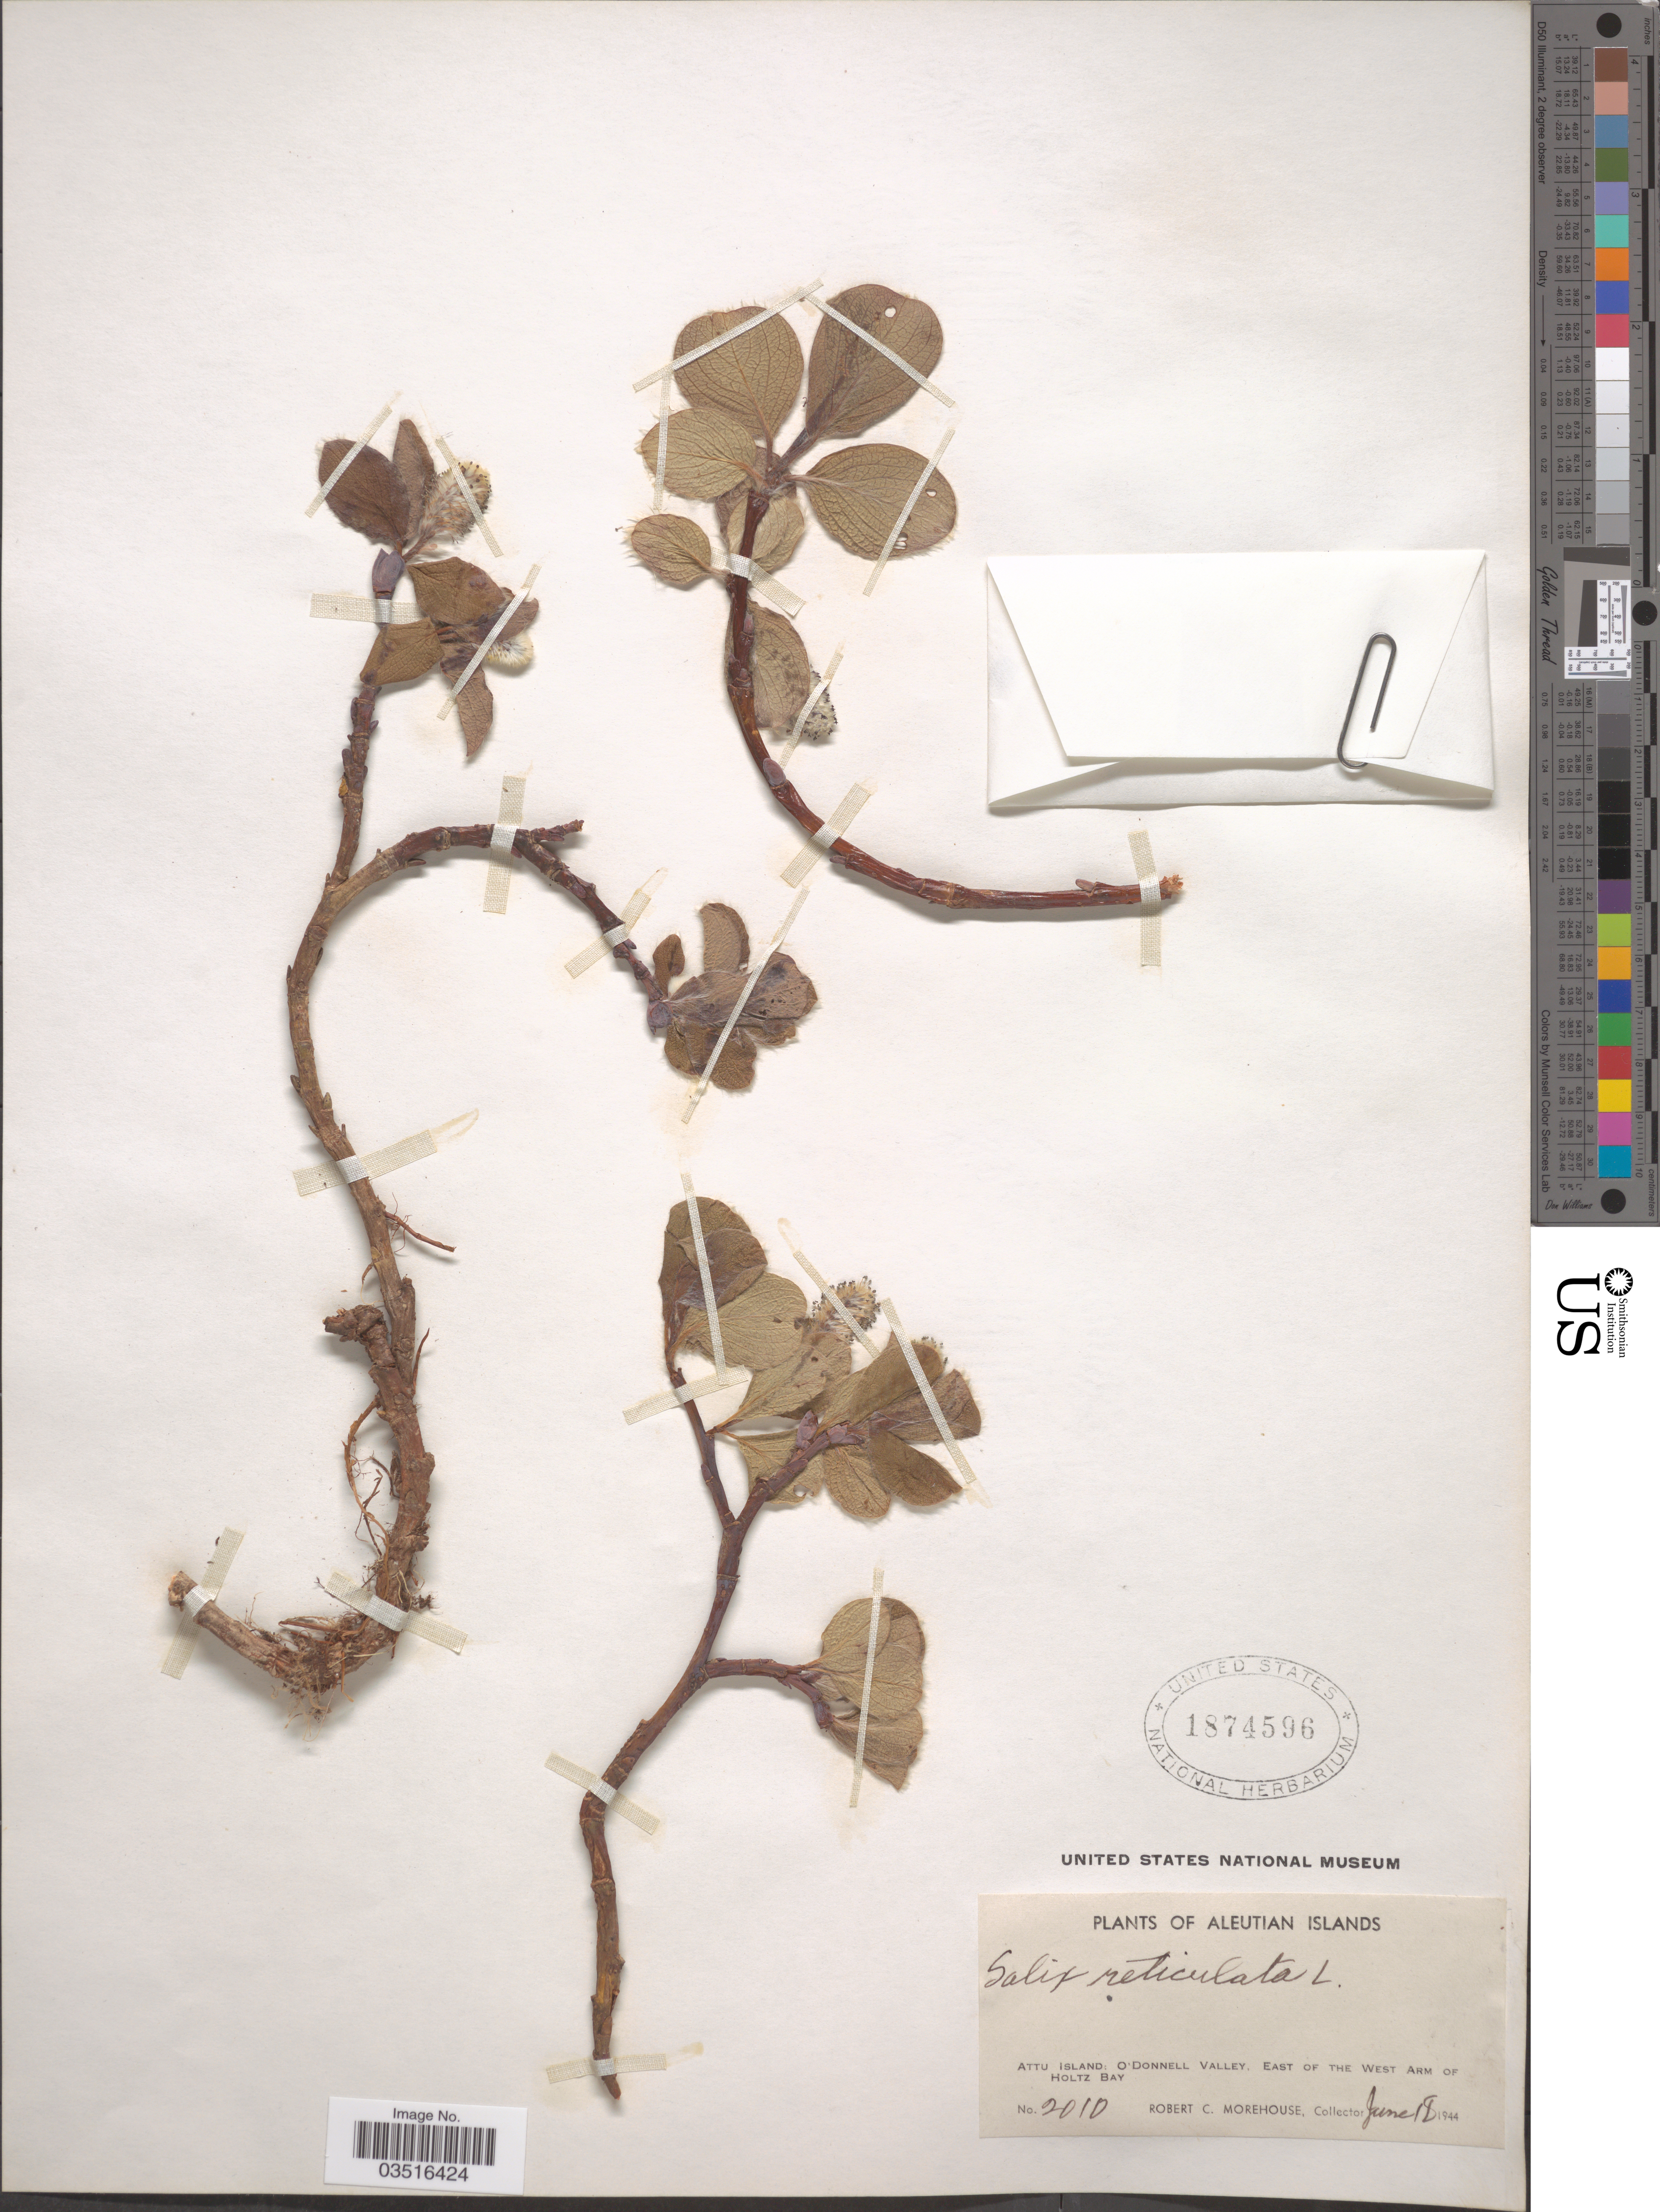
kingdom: Plantae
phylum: Tracheophyta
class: Magnoliopsida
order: Malpighiales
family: Salicaceae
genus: Salix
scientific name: Salix reticulata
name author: L.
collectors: R. Morehouse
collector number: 2010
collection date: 1944-06-18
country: United States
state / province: Alaska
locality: Aleutian Islands. Attu Island: O'Donnell Valley, east of the West Arm of Holtz Bay.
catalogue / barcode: US 1874596